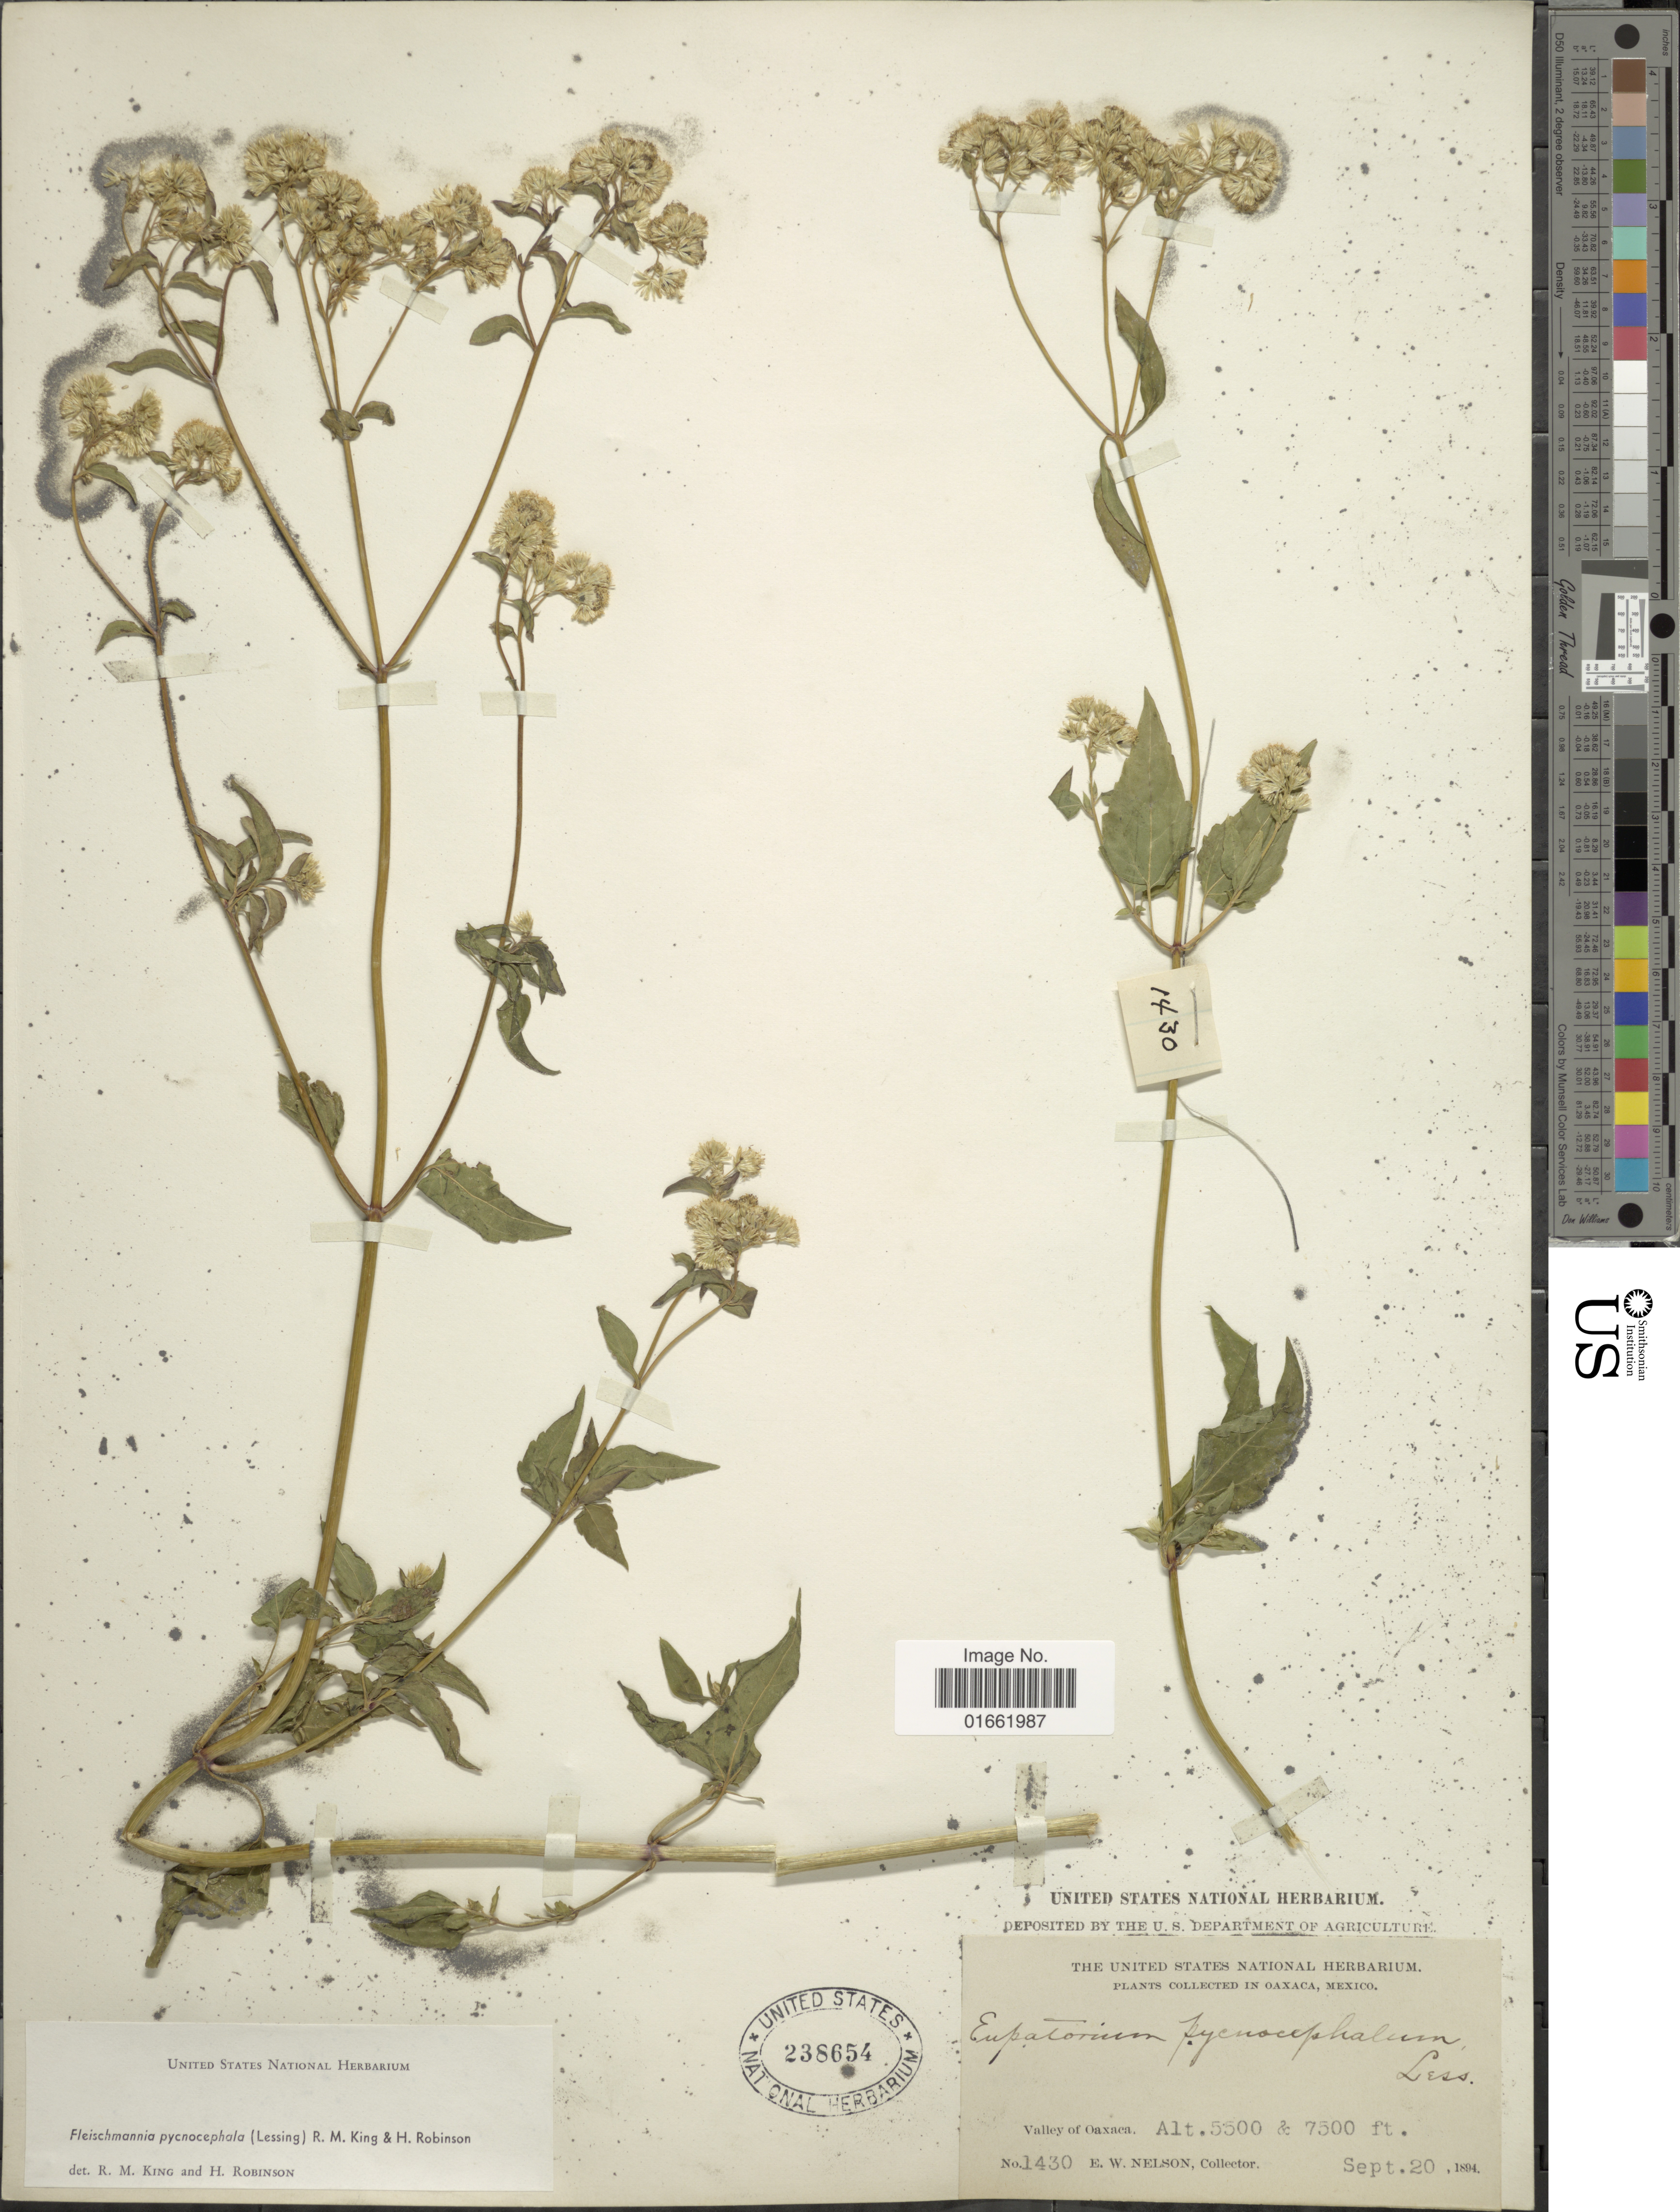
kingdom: Plantae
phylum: Tracheophyta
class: Magnoliopsida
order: Asterales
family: Asteraceae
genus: Fleischmannia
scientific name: Fleischmannia pycnocephala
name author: (Less.) R.M. King & H. Rob.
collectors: E. W. Nelson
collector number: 1430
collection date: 1894-09-20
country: Mexico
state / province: Oaxaca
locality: Valley of Oaxaca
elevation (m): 1676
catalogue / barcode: US 238654